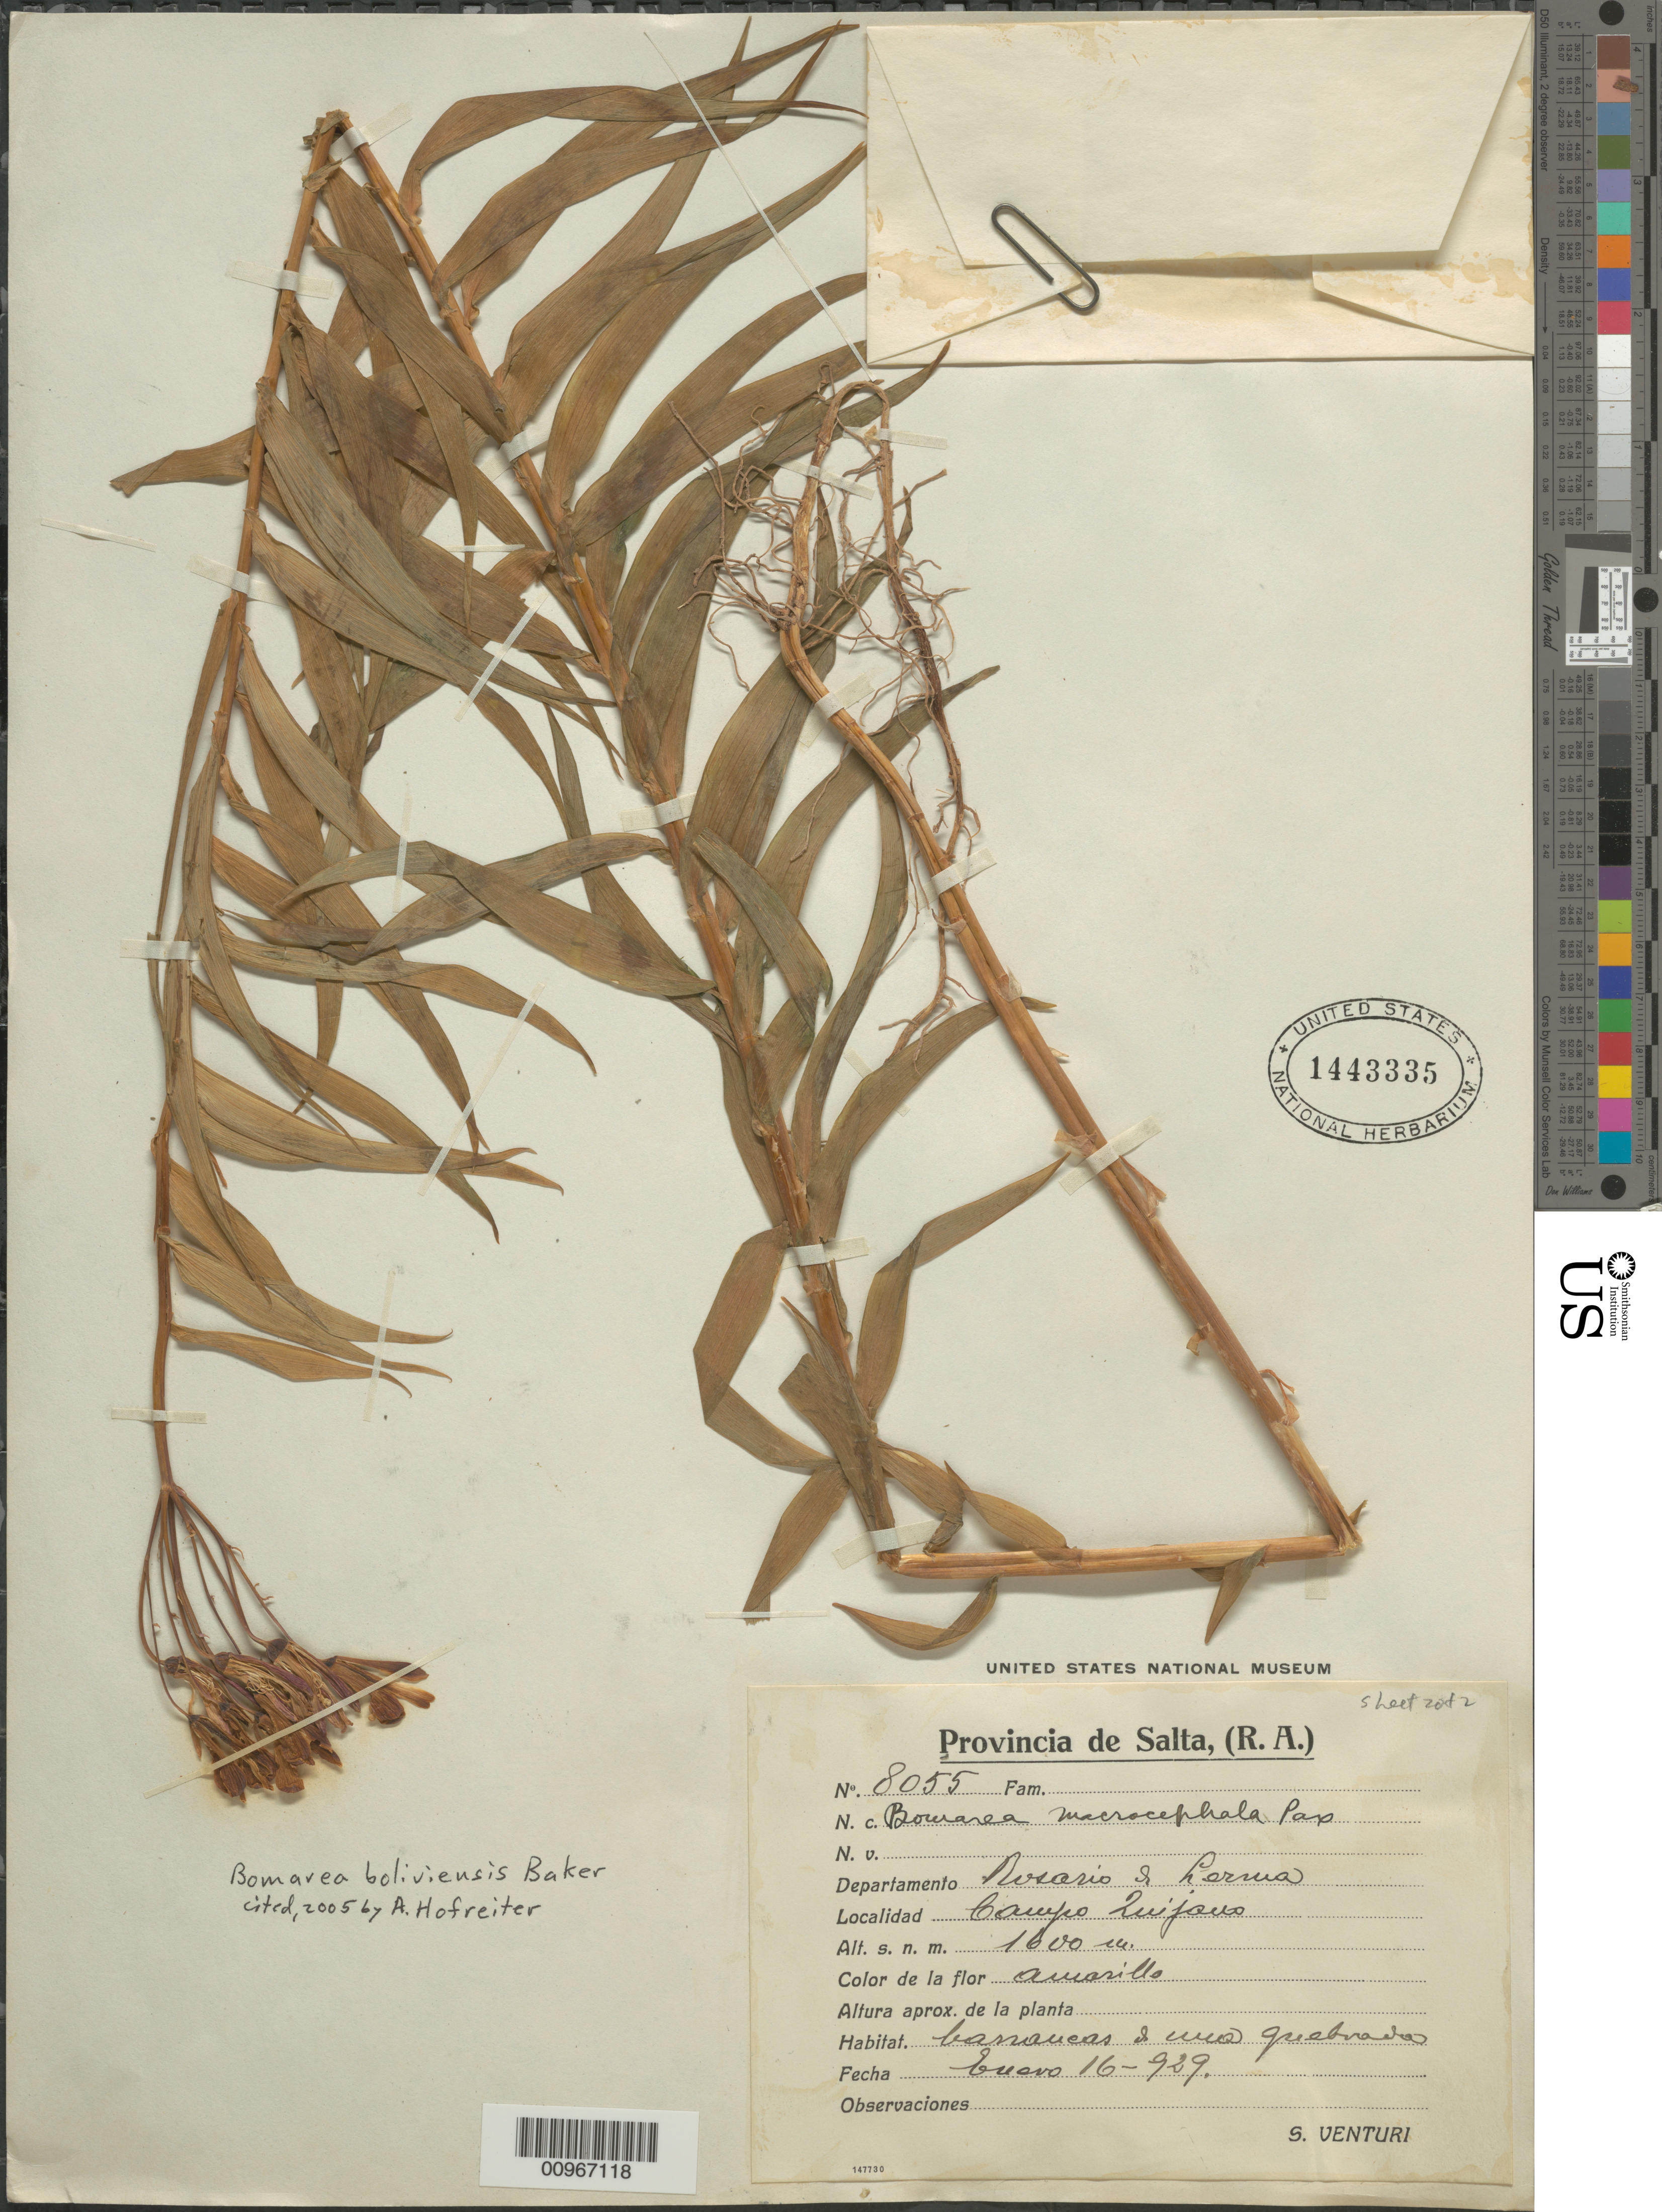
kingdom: Plantae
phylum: Tracheophyta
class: Liliopsida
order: Liliales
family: Alstroemeriaceae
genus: Bomarea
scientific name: Bomarea boliviensis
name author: Baker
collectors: S. Venturi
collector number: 8055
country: Argentina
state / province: Santa Fé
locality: Rosario and Hersua, Campo Quijous.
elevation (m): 1600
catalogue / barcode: US 1443335